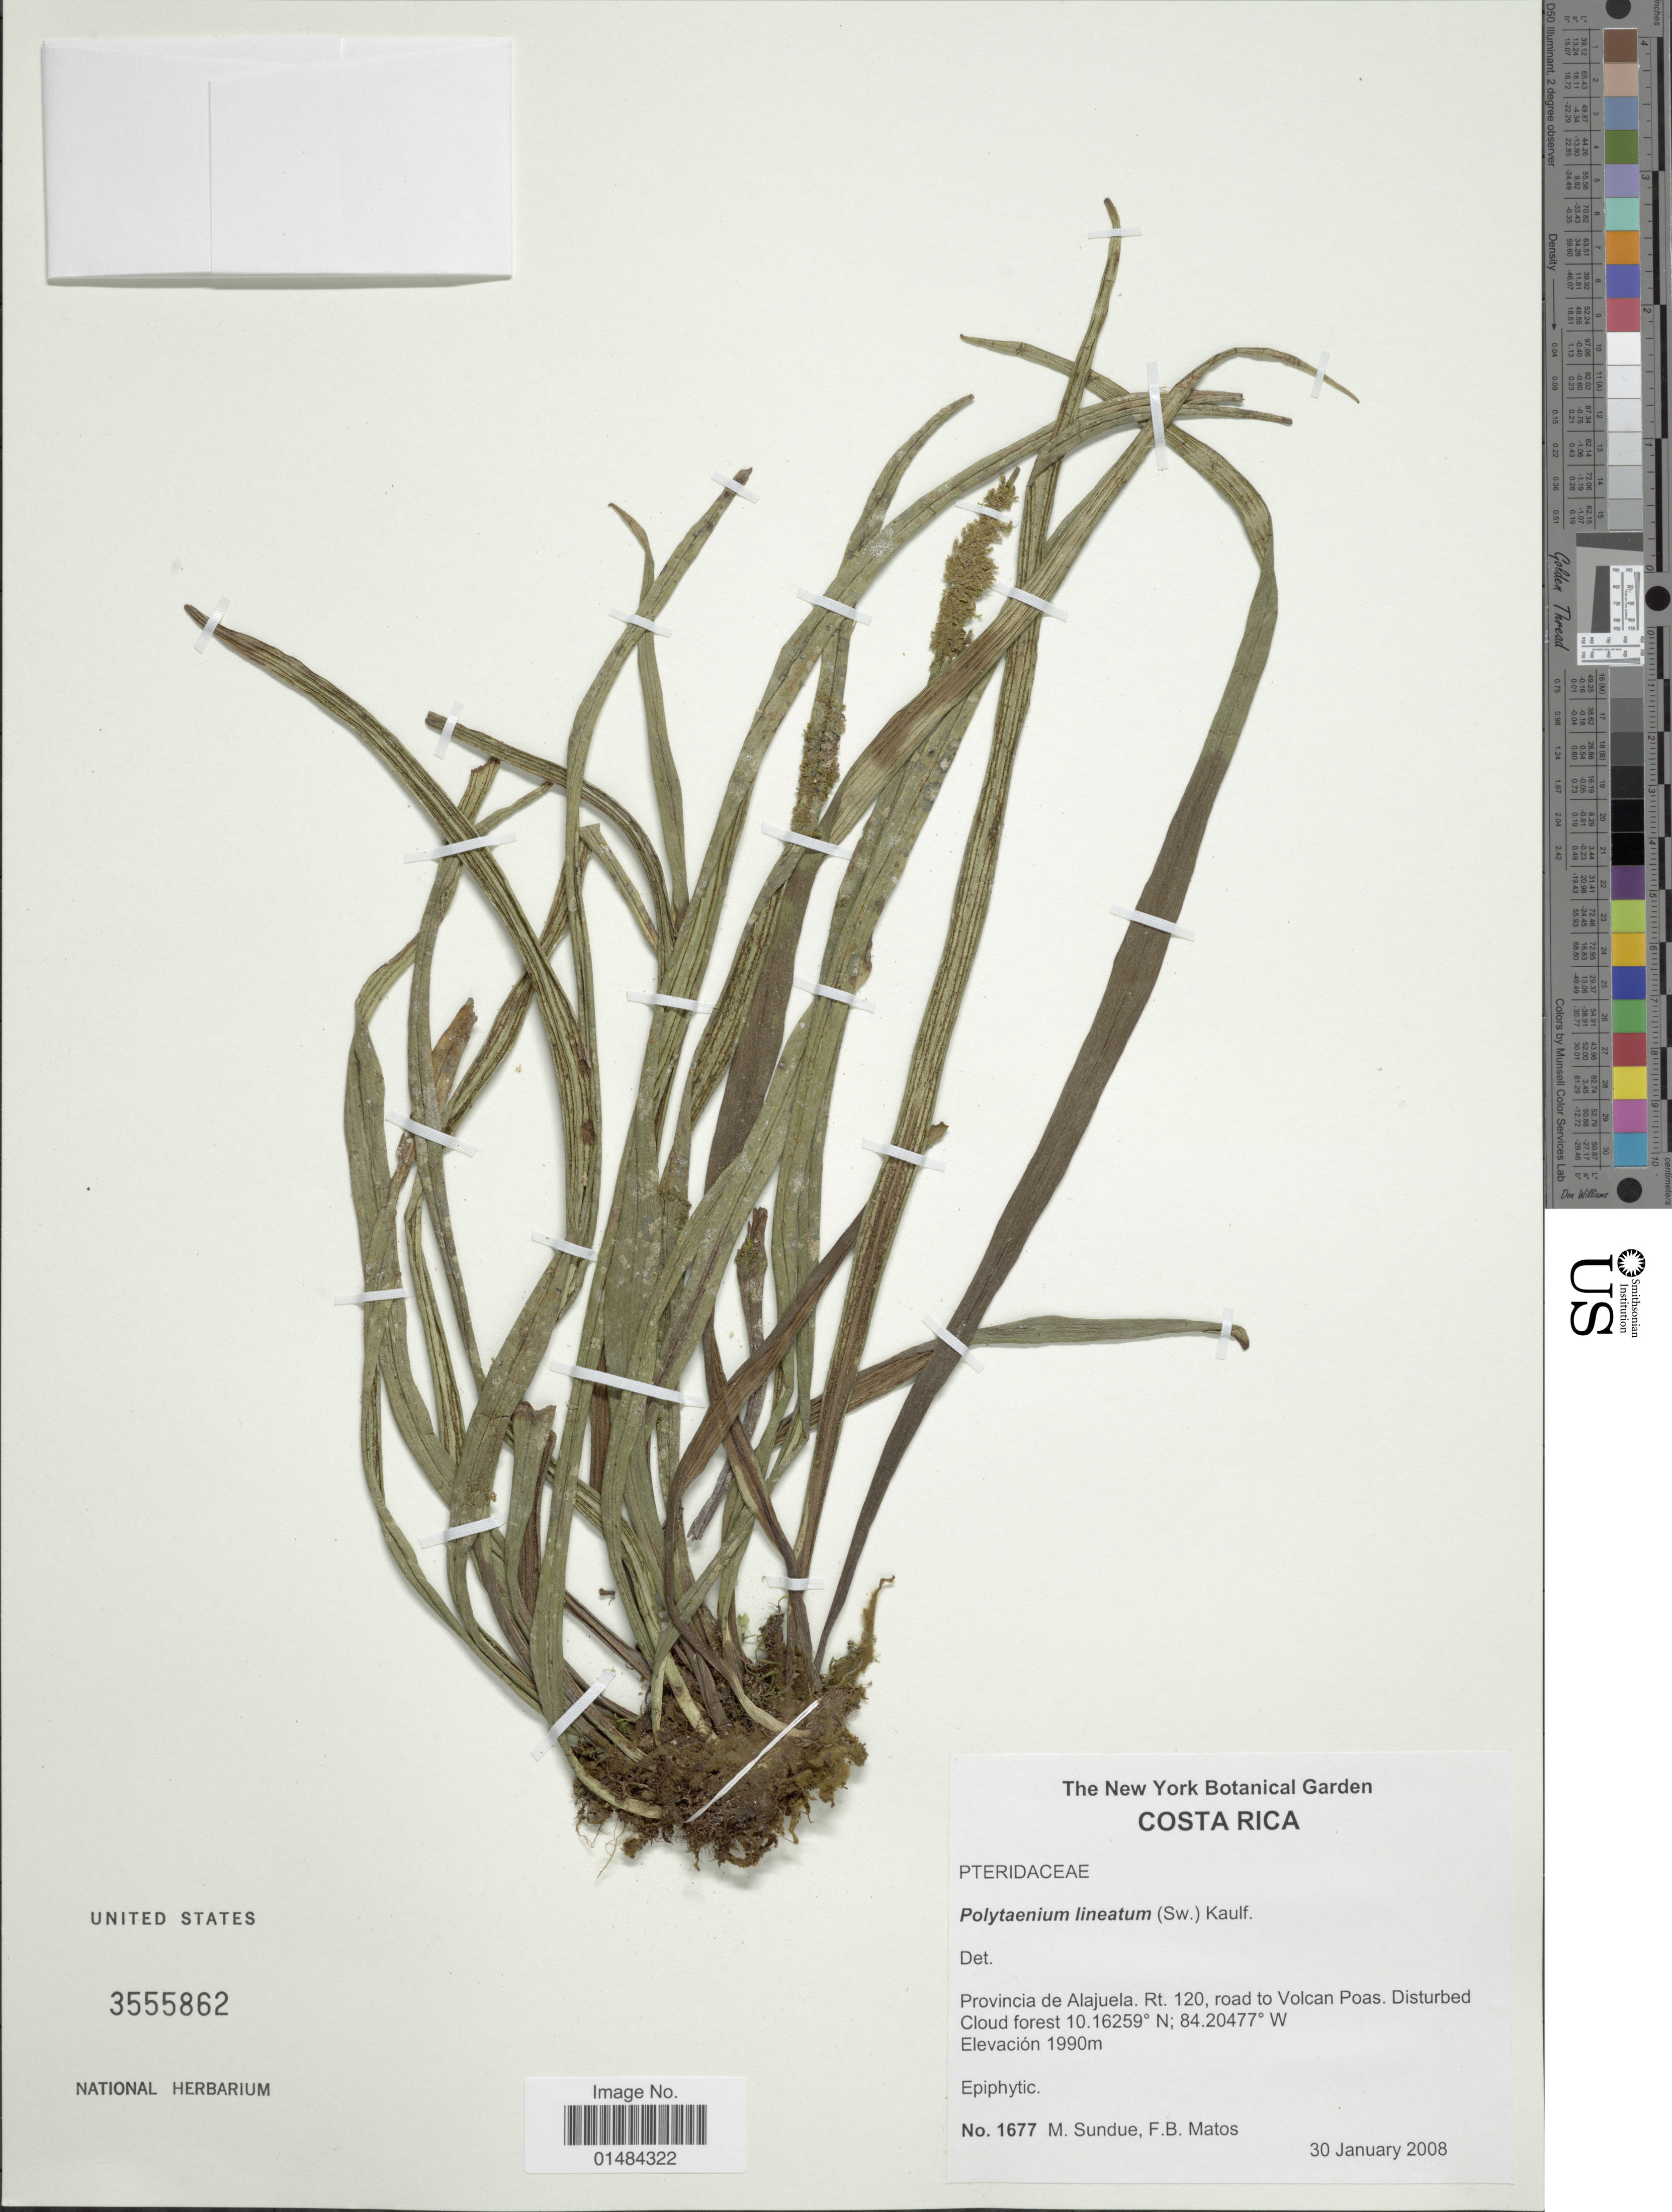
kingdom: Plantae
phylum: Tracheophyta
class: Polypodiopsida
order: Polypodiales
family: Pteridaceae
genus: Polytaenium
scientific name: Polytaenium lanceolatum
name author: (L.) Desv.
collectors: M. Sundue & F. Matos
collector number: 1677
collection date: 2008-01-30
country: Costa Rica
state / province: Alajuela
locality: Costa Rica, Rt. 120, road to Volcan Poas.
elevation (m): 1990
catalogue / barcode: US 3555862